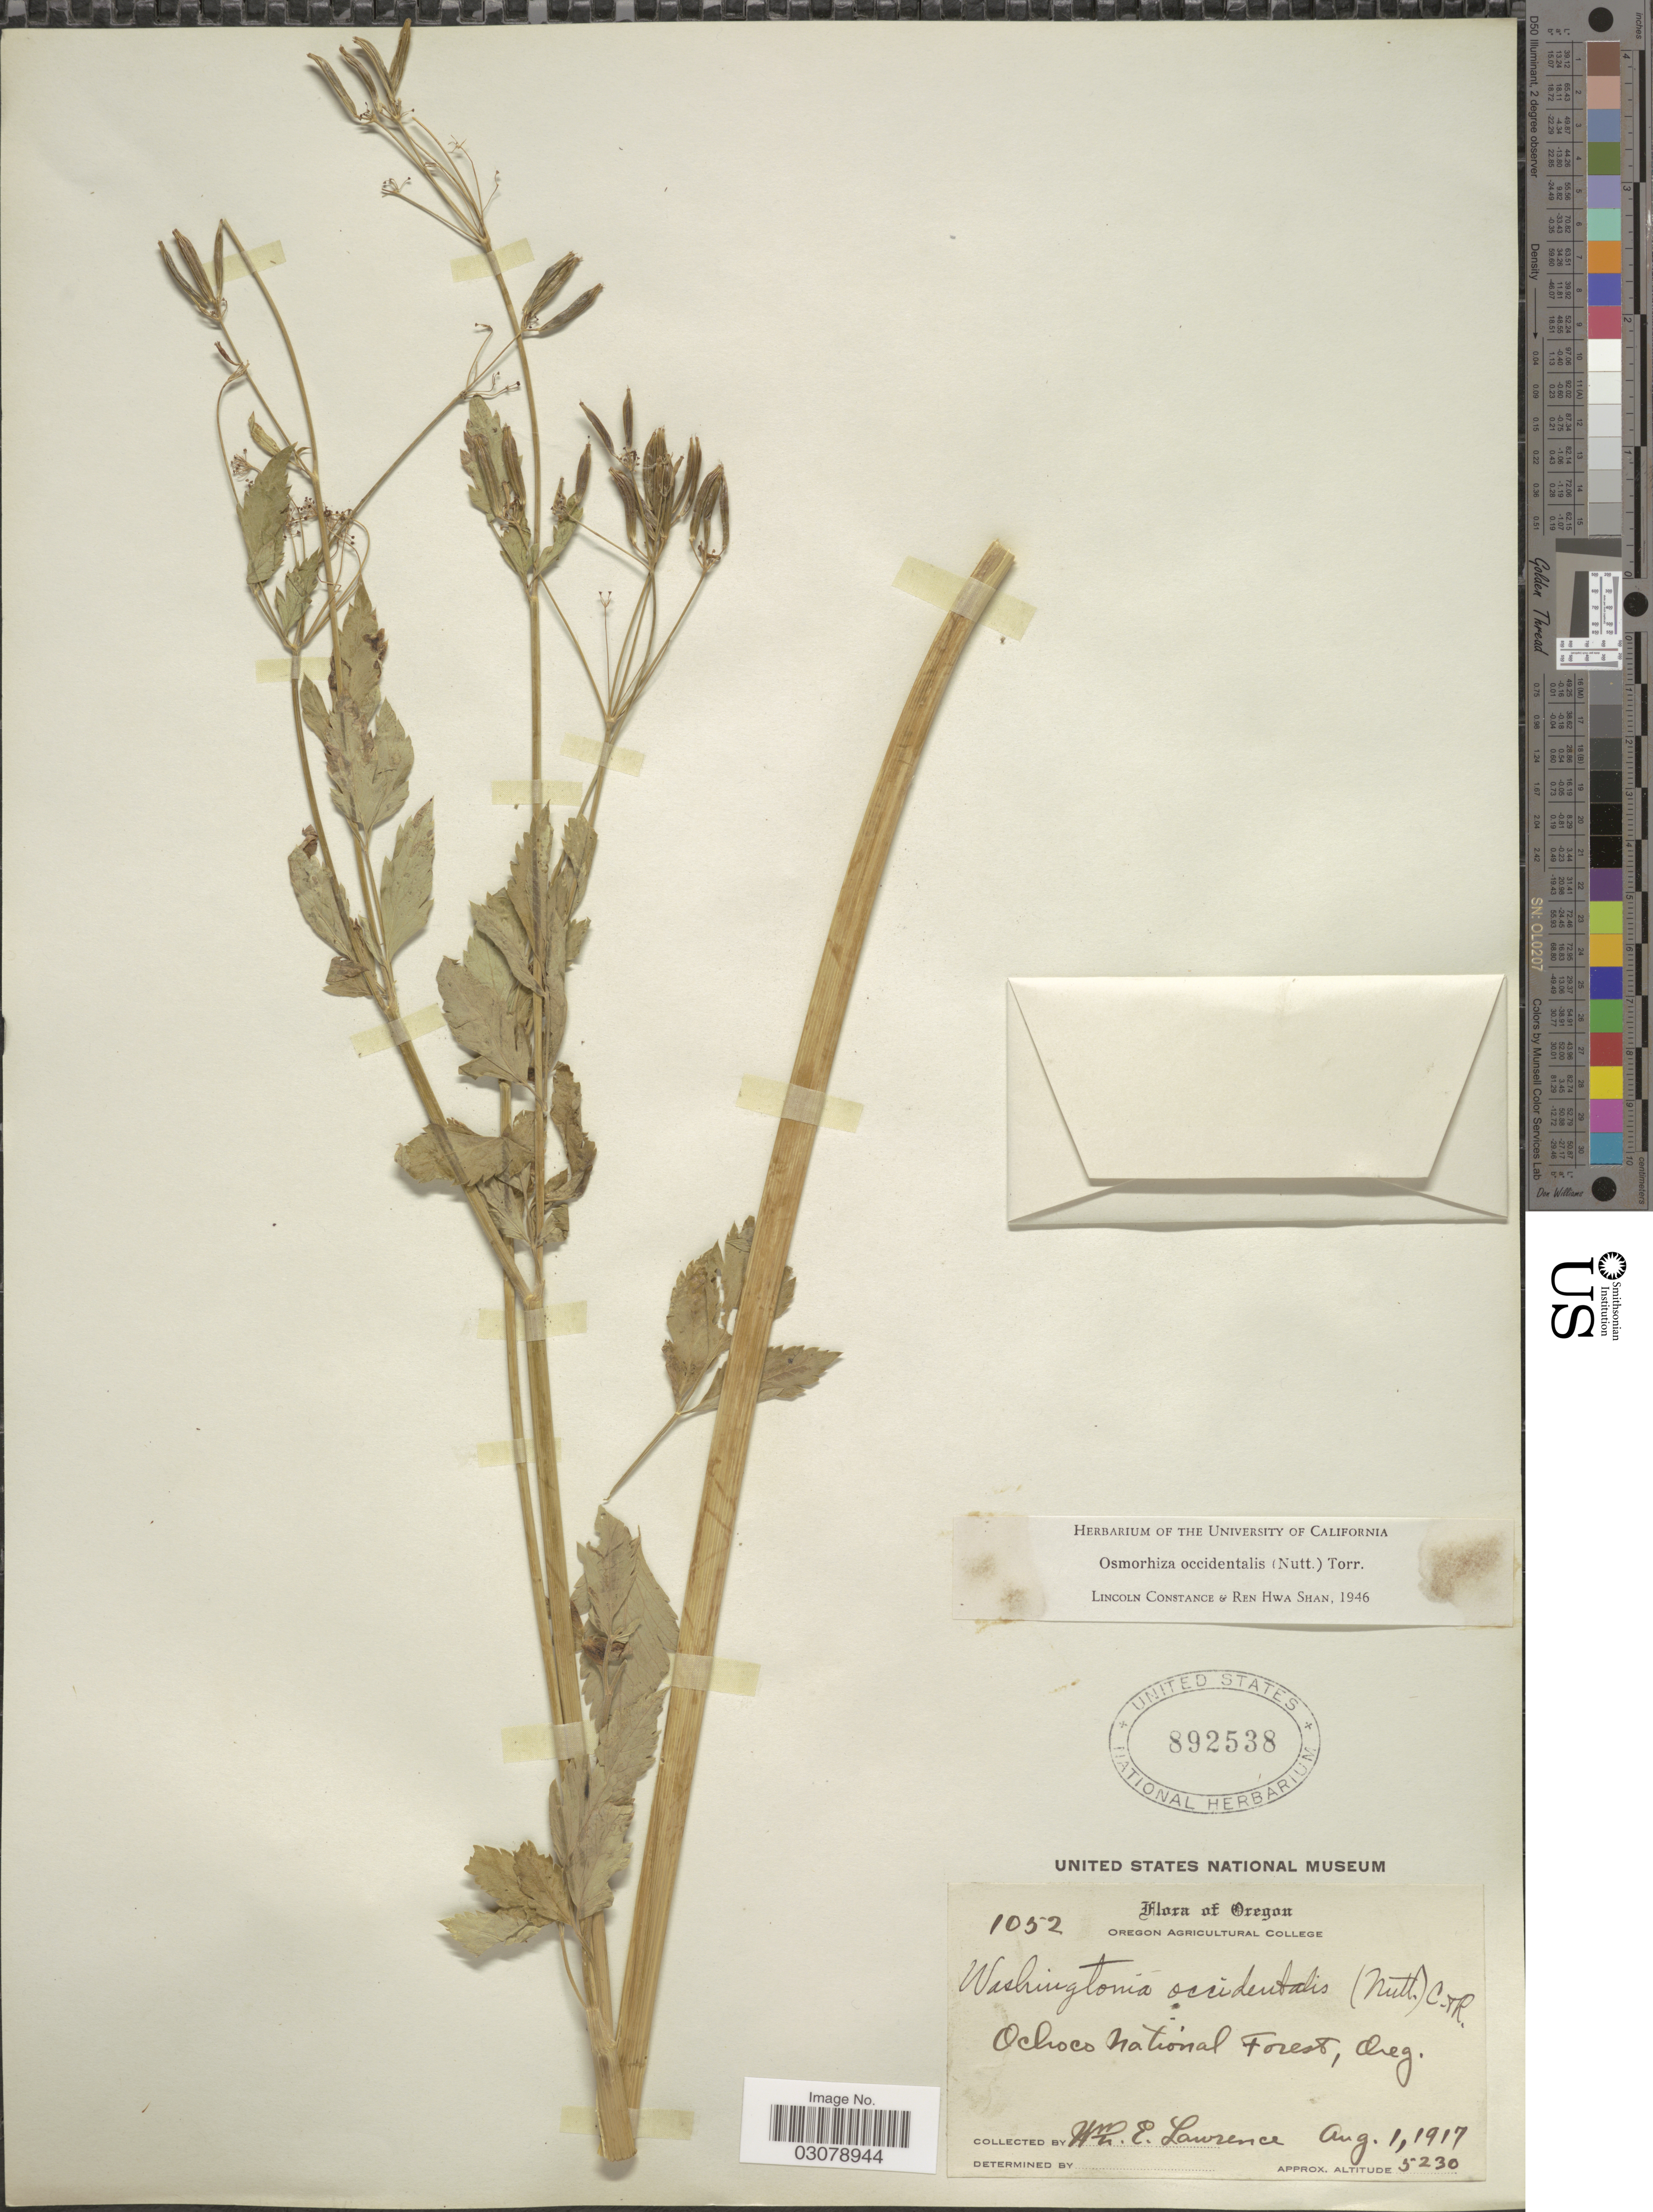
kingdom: Plantae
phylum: Tracheophyta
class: Magnoliopsida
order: Apiales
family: Apiaceae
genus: Osmorhiza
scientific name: Osmorhiza occidentalis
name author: (Nutt.) Torr.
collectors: W. Lawrence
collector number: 1052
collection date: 1917-08-01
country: United States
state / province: Oregon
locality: Ochoco National Forest, Oreg.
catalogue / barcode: US 892538